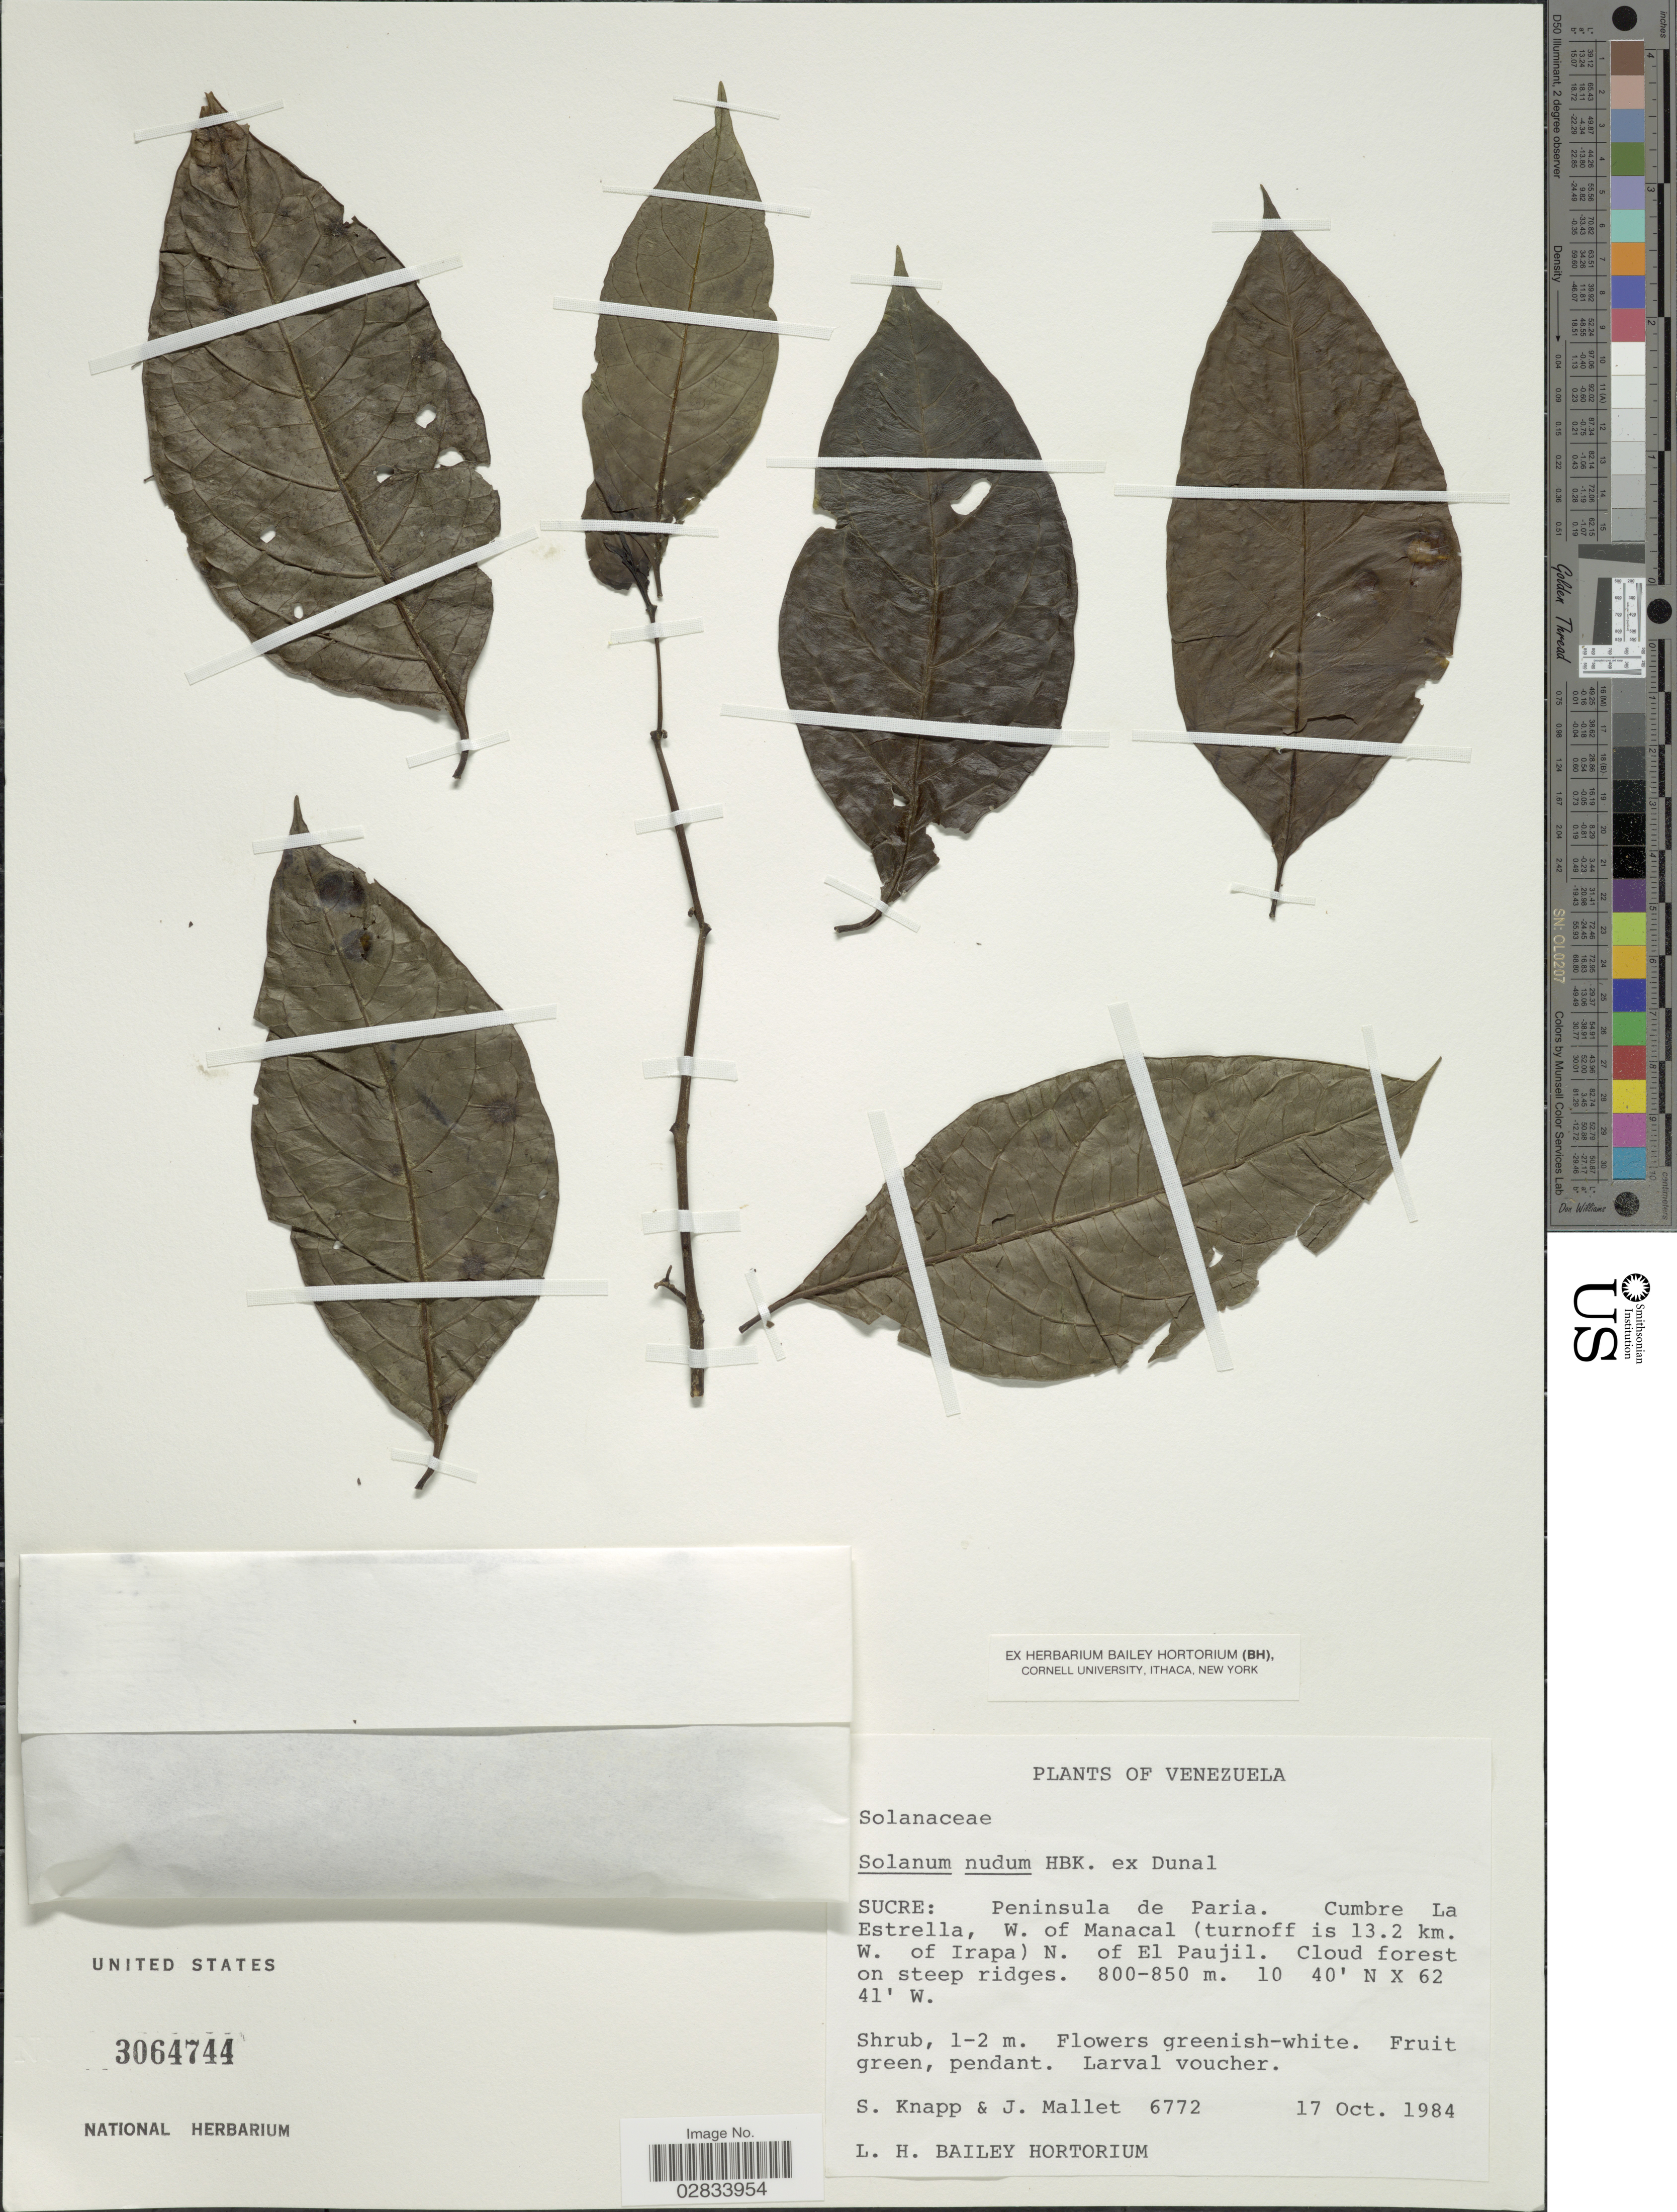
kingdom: Plantae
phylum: Tracheophyta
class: Magnoliopsida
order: Solanales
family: Solanaceae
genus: Solanum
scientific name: Solanum nudum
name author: Humb. & Bonpl. ex Dunal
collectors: S. Knapp & J. Mallet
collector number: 6772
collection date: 1984-10-17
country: Venezuela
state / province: Sucre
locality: Sucre: Peninsula de Paria, Cumbre La Estrella, W. of Manacal (turnoff is 13.2 km. W of Irapa) N. El Paujil.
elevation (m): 800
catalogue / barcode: US 3064744